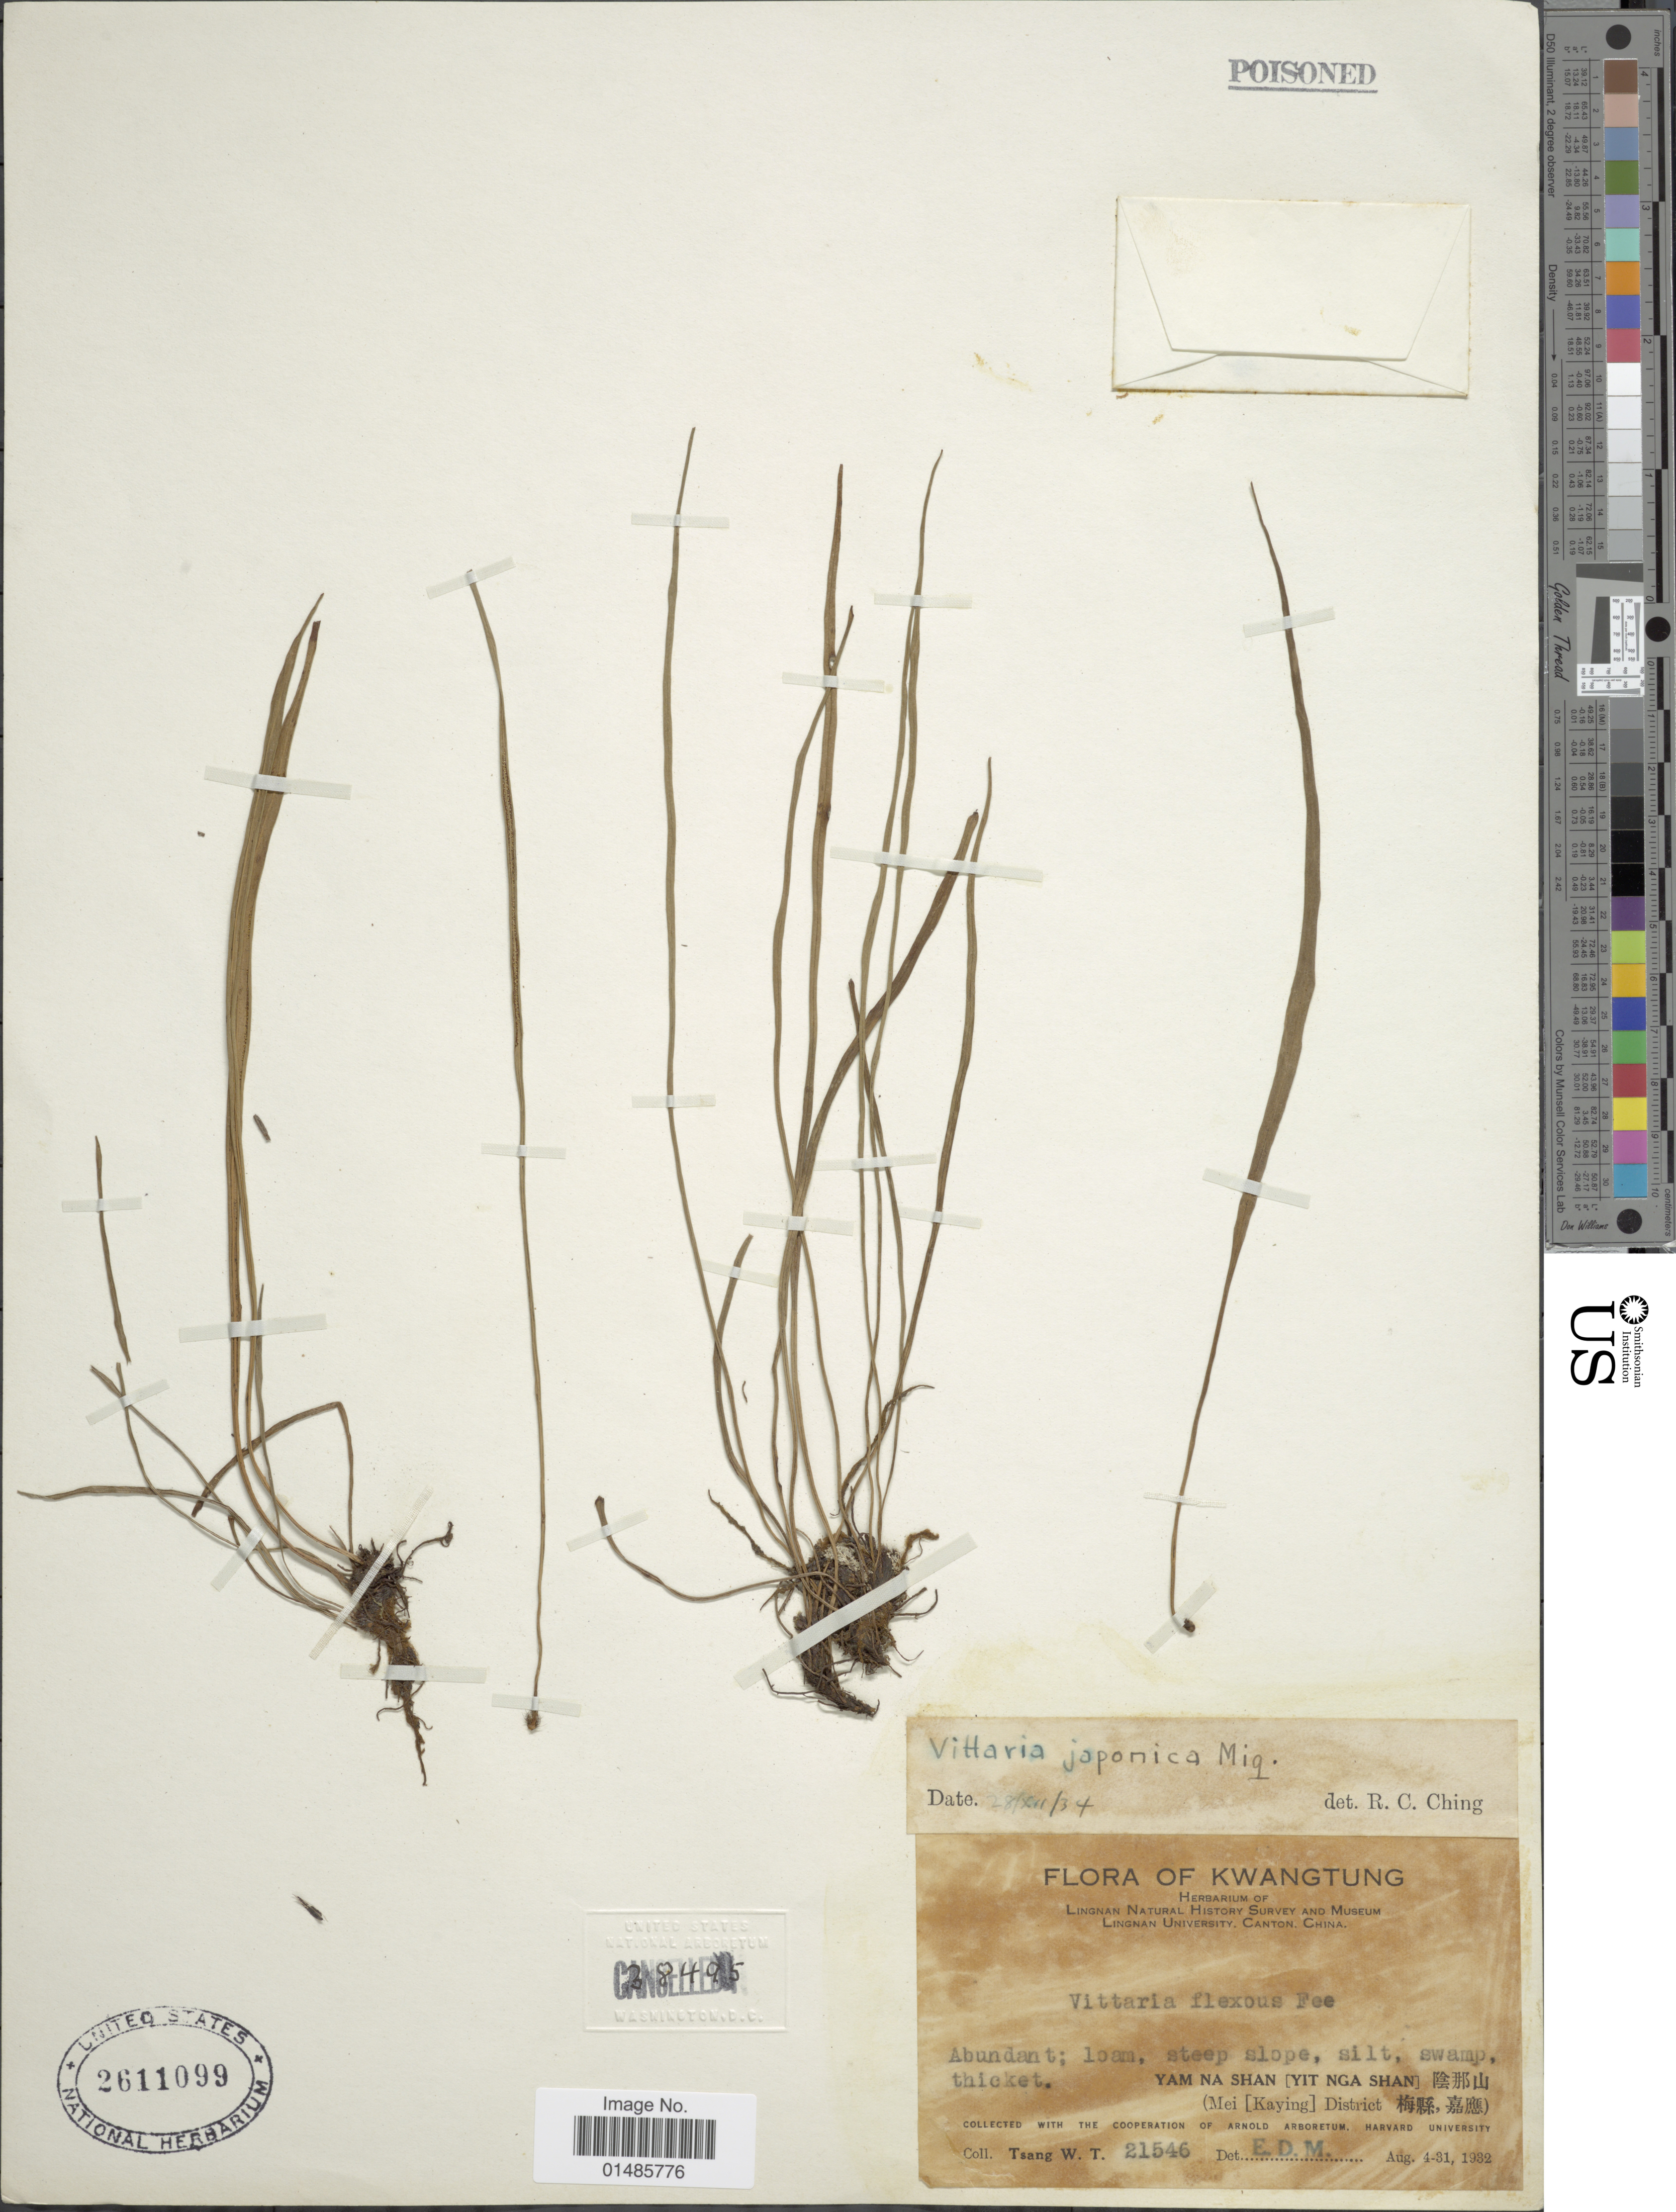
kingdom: Plantae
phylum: Tracheophyta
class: Polypodiopsida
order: Polypodiales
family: Pteridaceae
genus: Haplopteris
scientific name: Haplopteris flexuosa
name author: (Fée) E.H. Crane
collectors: W. T. Tsang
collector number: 21546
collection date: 1932-08-04/1932-08-31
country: China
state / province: Guangdong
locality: Kwangtung. Yam Na Shan [Yit Nga Shan] X. (Mei [Kaying] District X).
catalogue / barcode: US 2611099